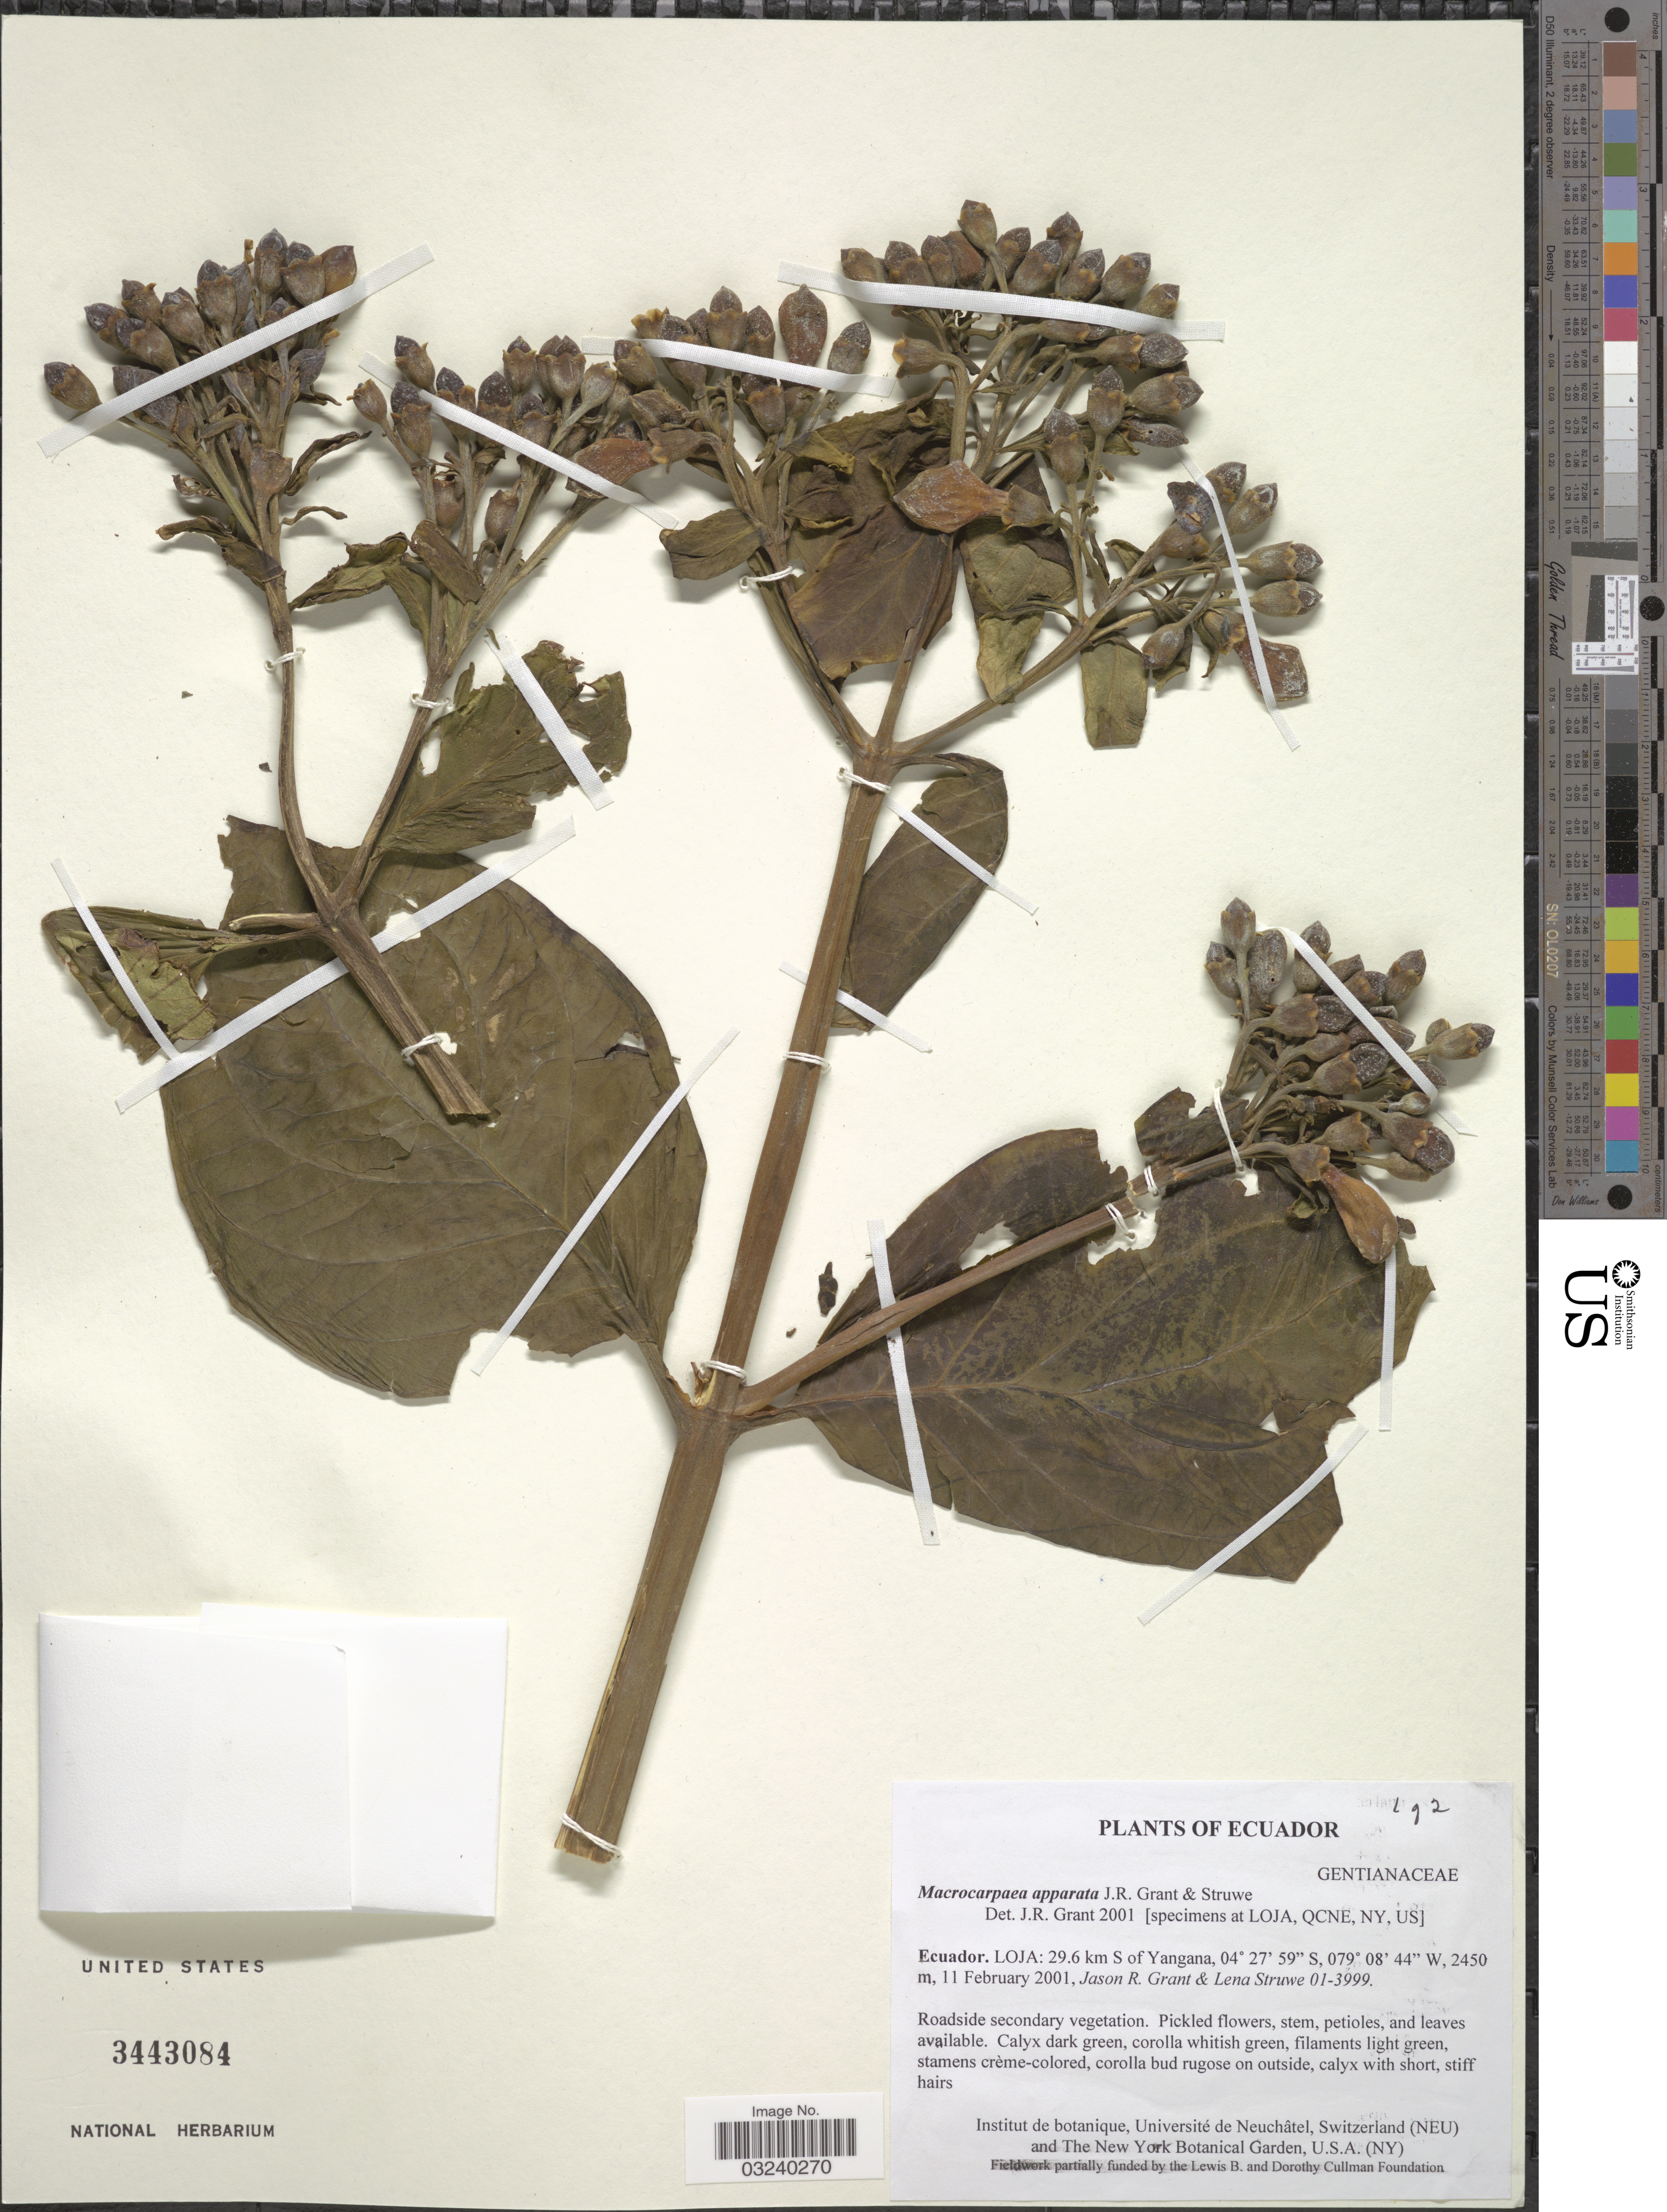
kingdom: Plantae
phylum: Tracheophyta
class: Magnoliopsida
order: Gentianales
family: Gentianaceae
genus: Macrocarpaea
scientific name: Macrocarpaea apparata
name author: J.R. Grant & Struwe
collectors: J. R. Grant & L. Struwe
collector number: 01-3999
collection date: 2001-02-11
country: Ecuador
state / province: Loja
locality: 29.6 km S of Yangana.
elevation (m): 2450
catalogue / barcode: US 3443084